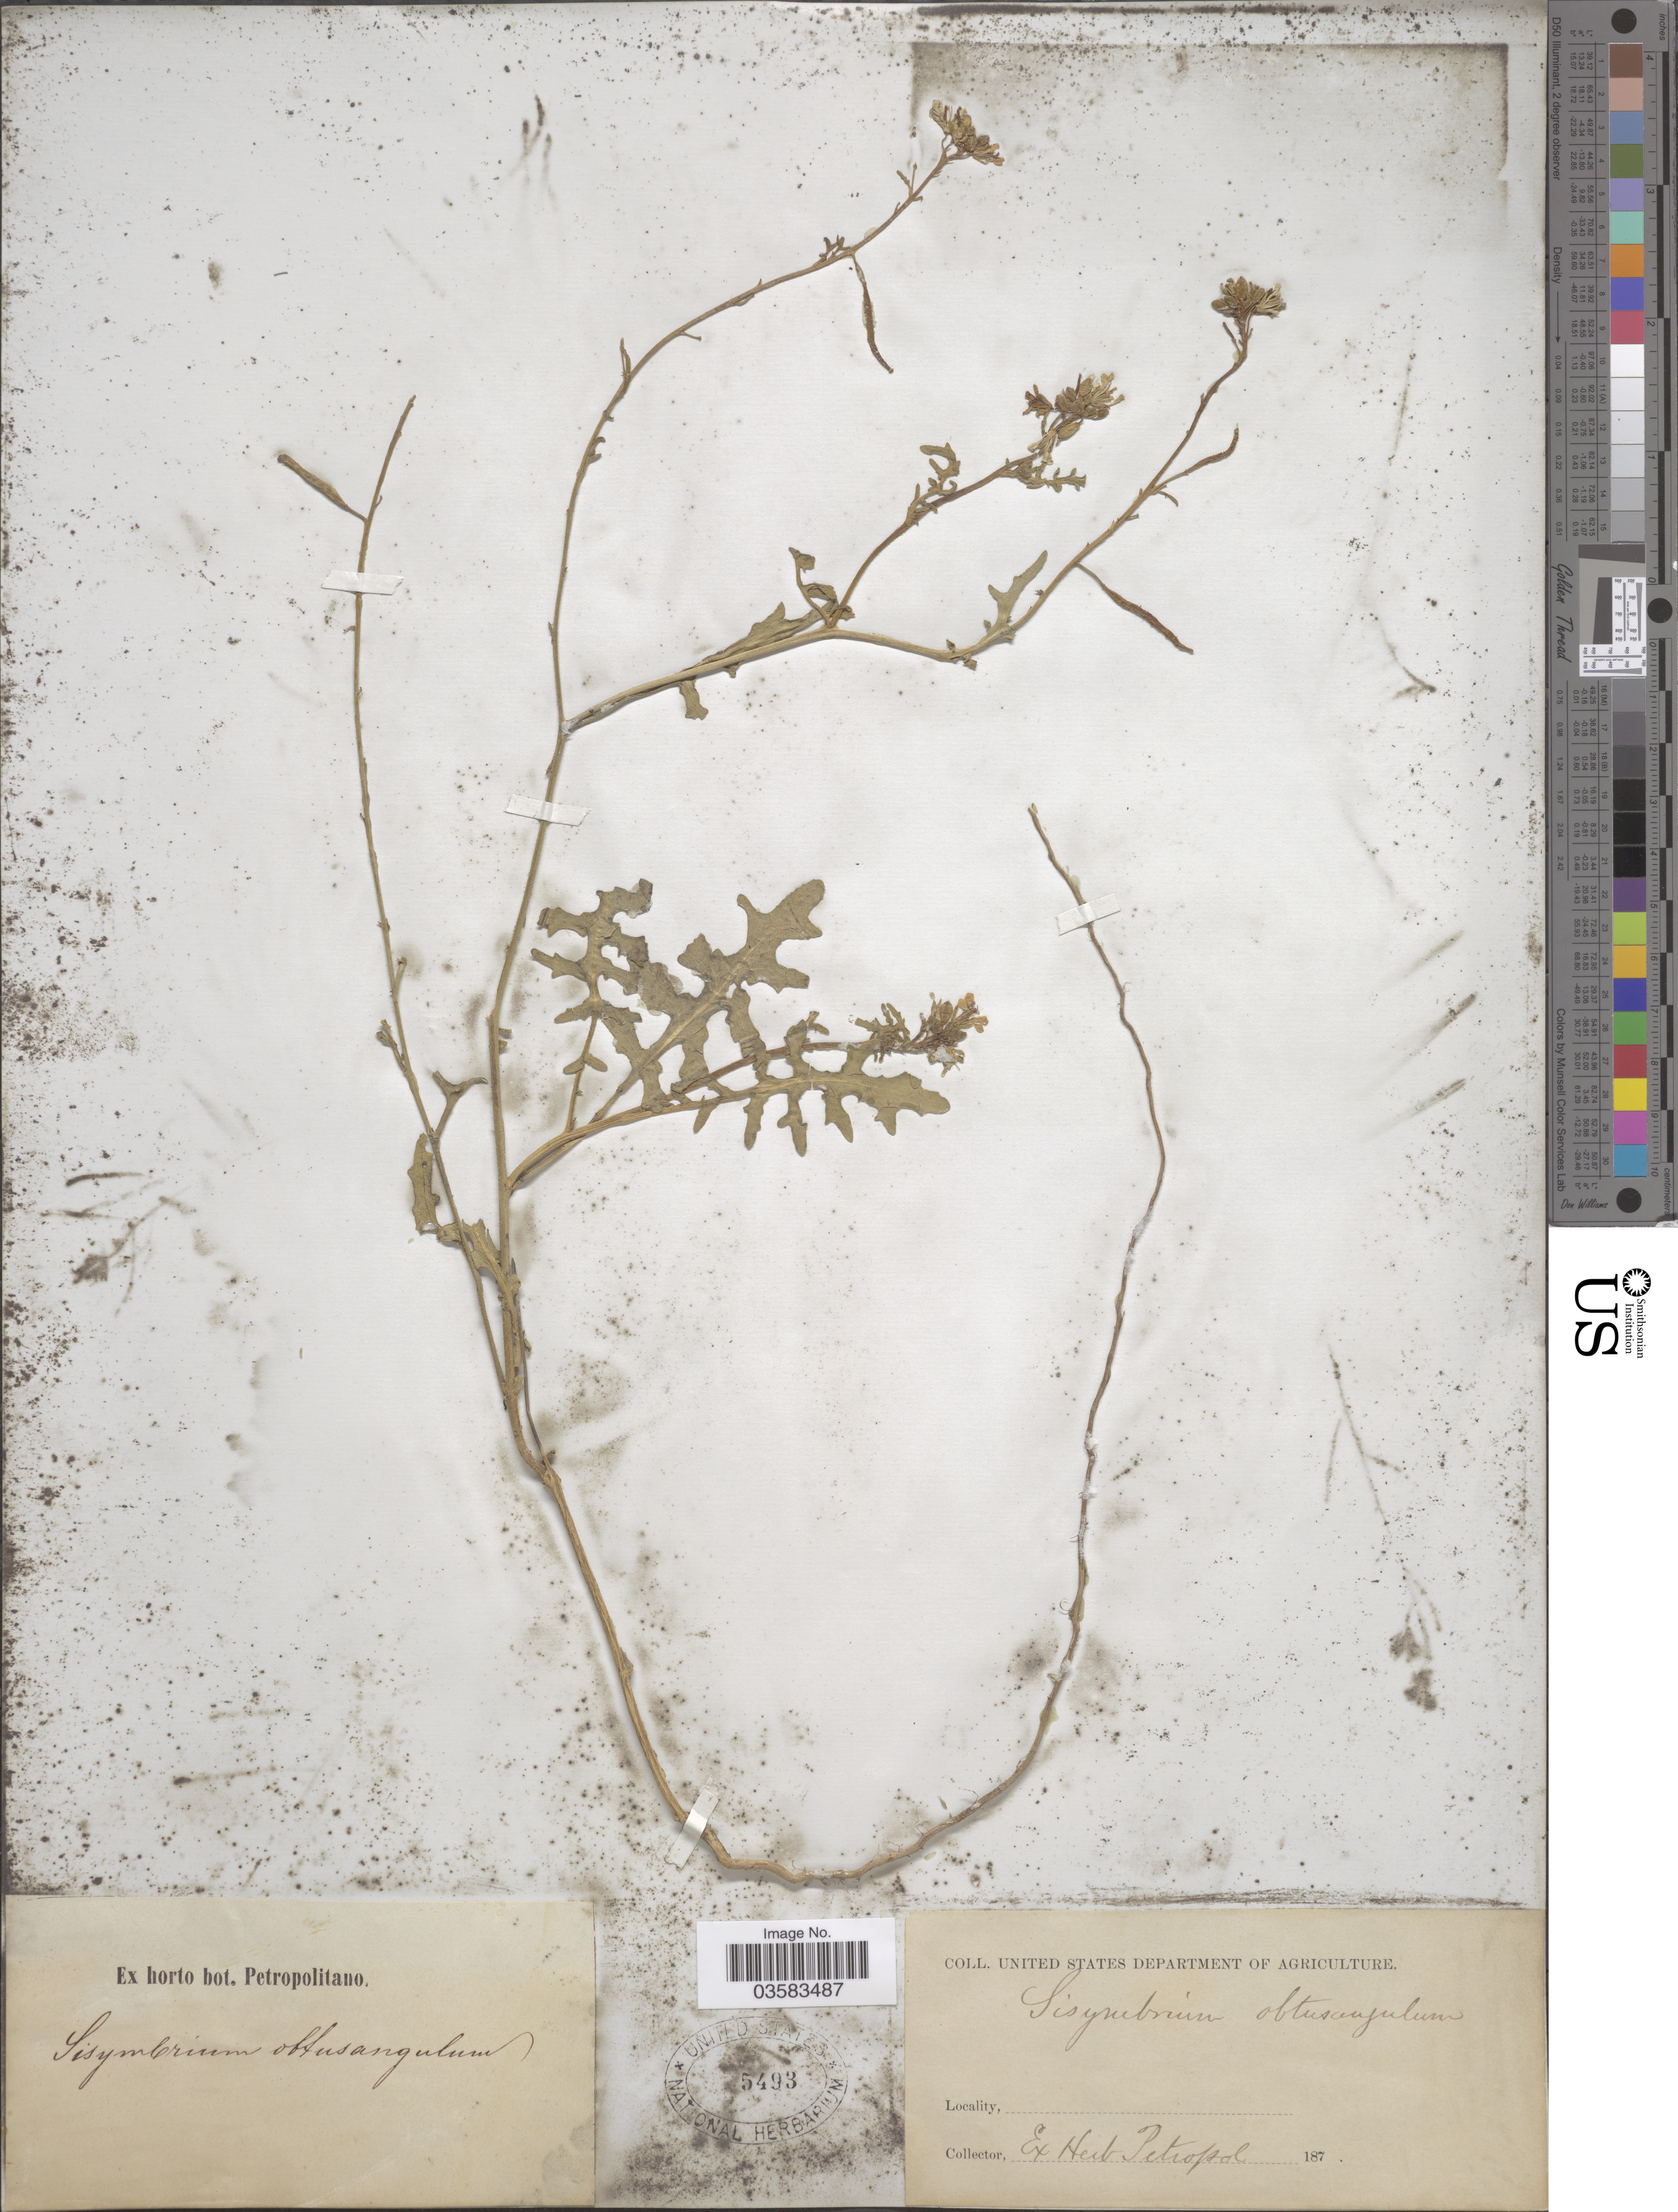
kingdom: Plantae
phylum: Tracheophyta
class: Magnoliopsida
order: Brassicales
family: Brassicaceae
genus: Sisymbrium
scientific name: Sisymbrium obtusangulum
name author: G. Haller ex Schleich.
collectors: ex Horto Bot. Petropolitano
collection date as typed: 187